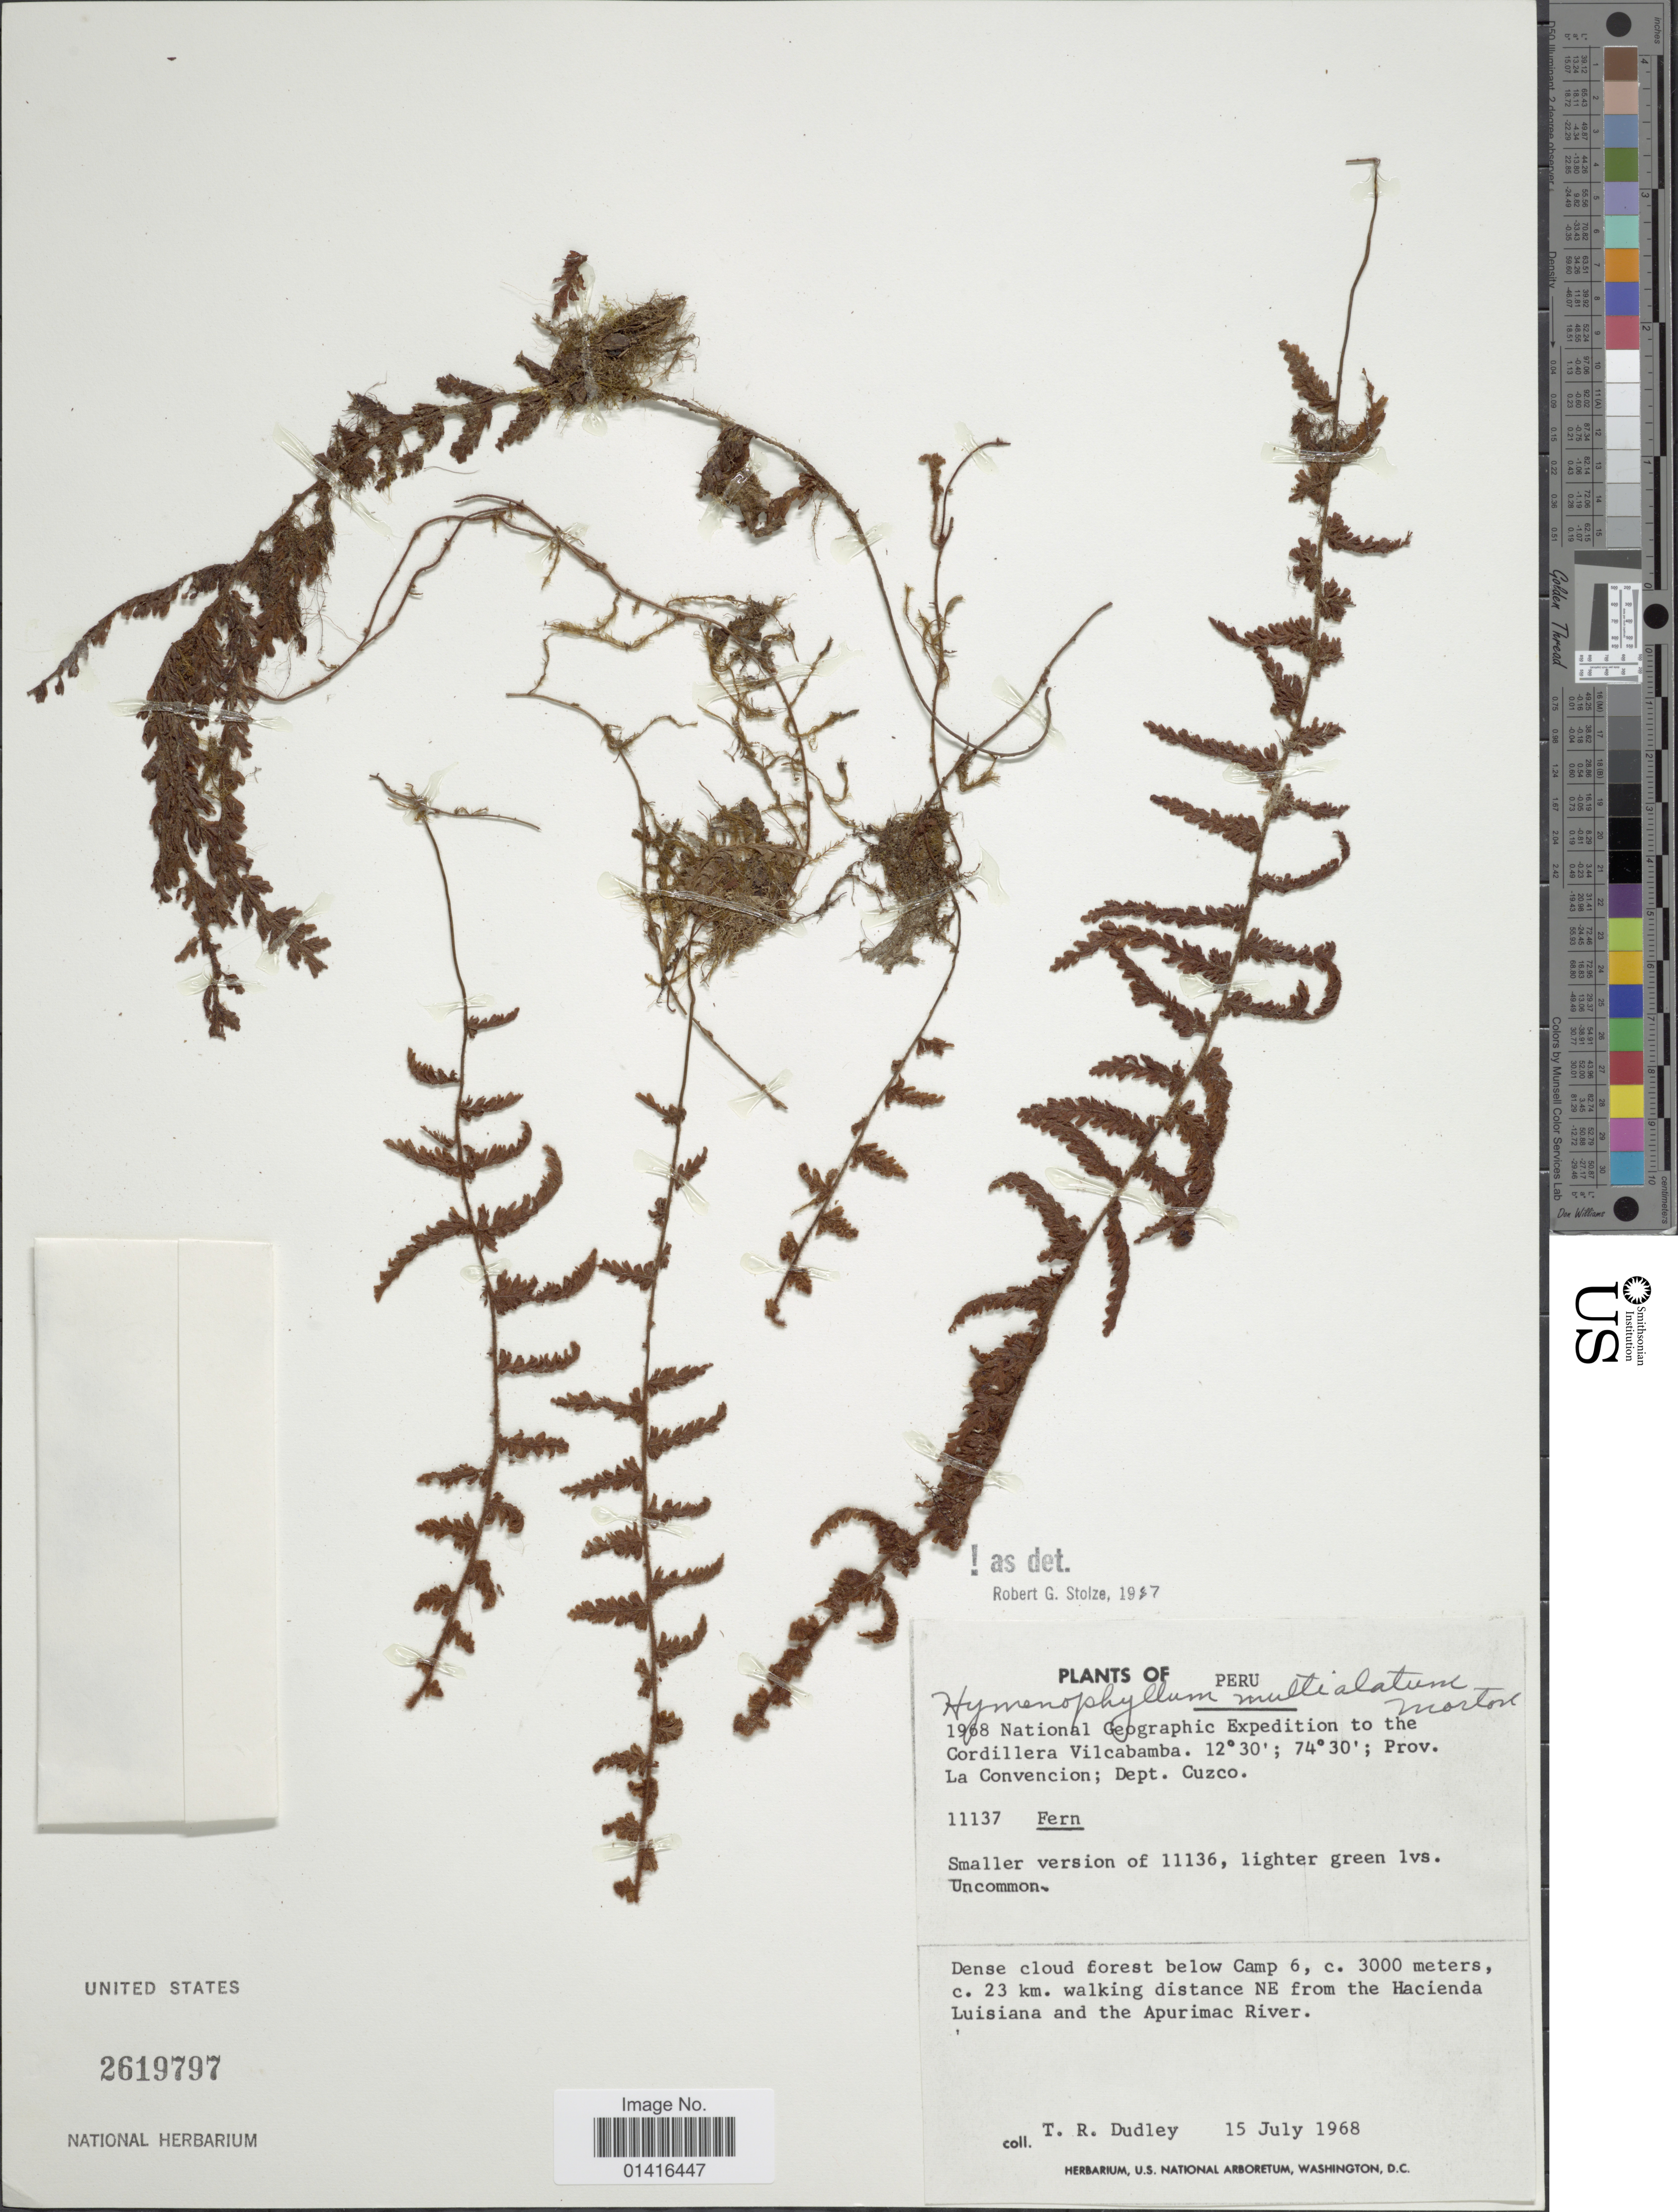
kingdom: Plantae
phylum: Tracheophyta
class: Polypodiopsida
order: Hymenophyllales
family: Hymenophyllaceae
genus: Hymenophyllum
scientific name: Hymenophyllum multialatum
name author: C.V. Morton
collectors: T. R. Dudley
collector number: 11137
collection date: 1968-07-15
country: Peru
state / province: Cusco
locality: National Geographic Expedition to the Cordillera Vilcabamba. Prov. La Convencion. Dense cloud forest below Camp 6, c. 3000 meters, c. 23 km. walking distance NE from the Hacienda Luisiana and the Apurimac River.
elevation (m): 3000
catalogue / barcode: US 2619797